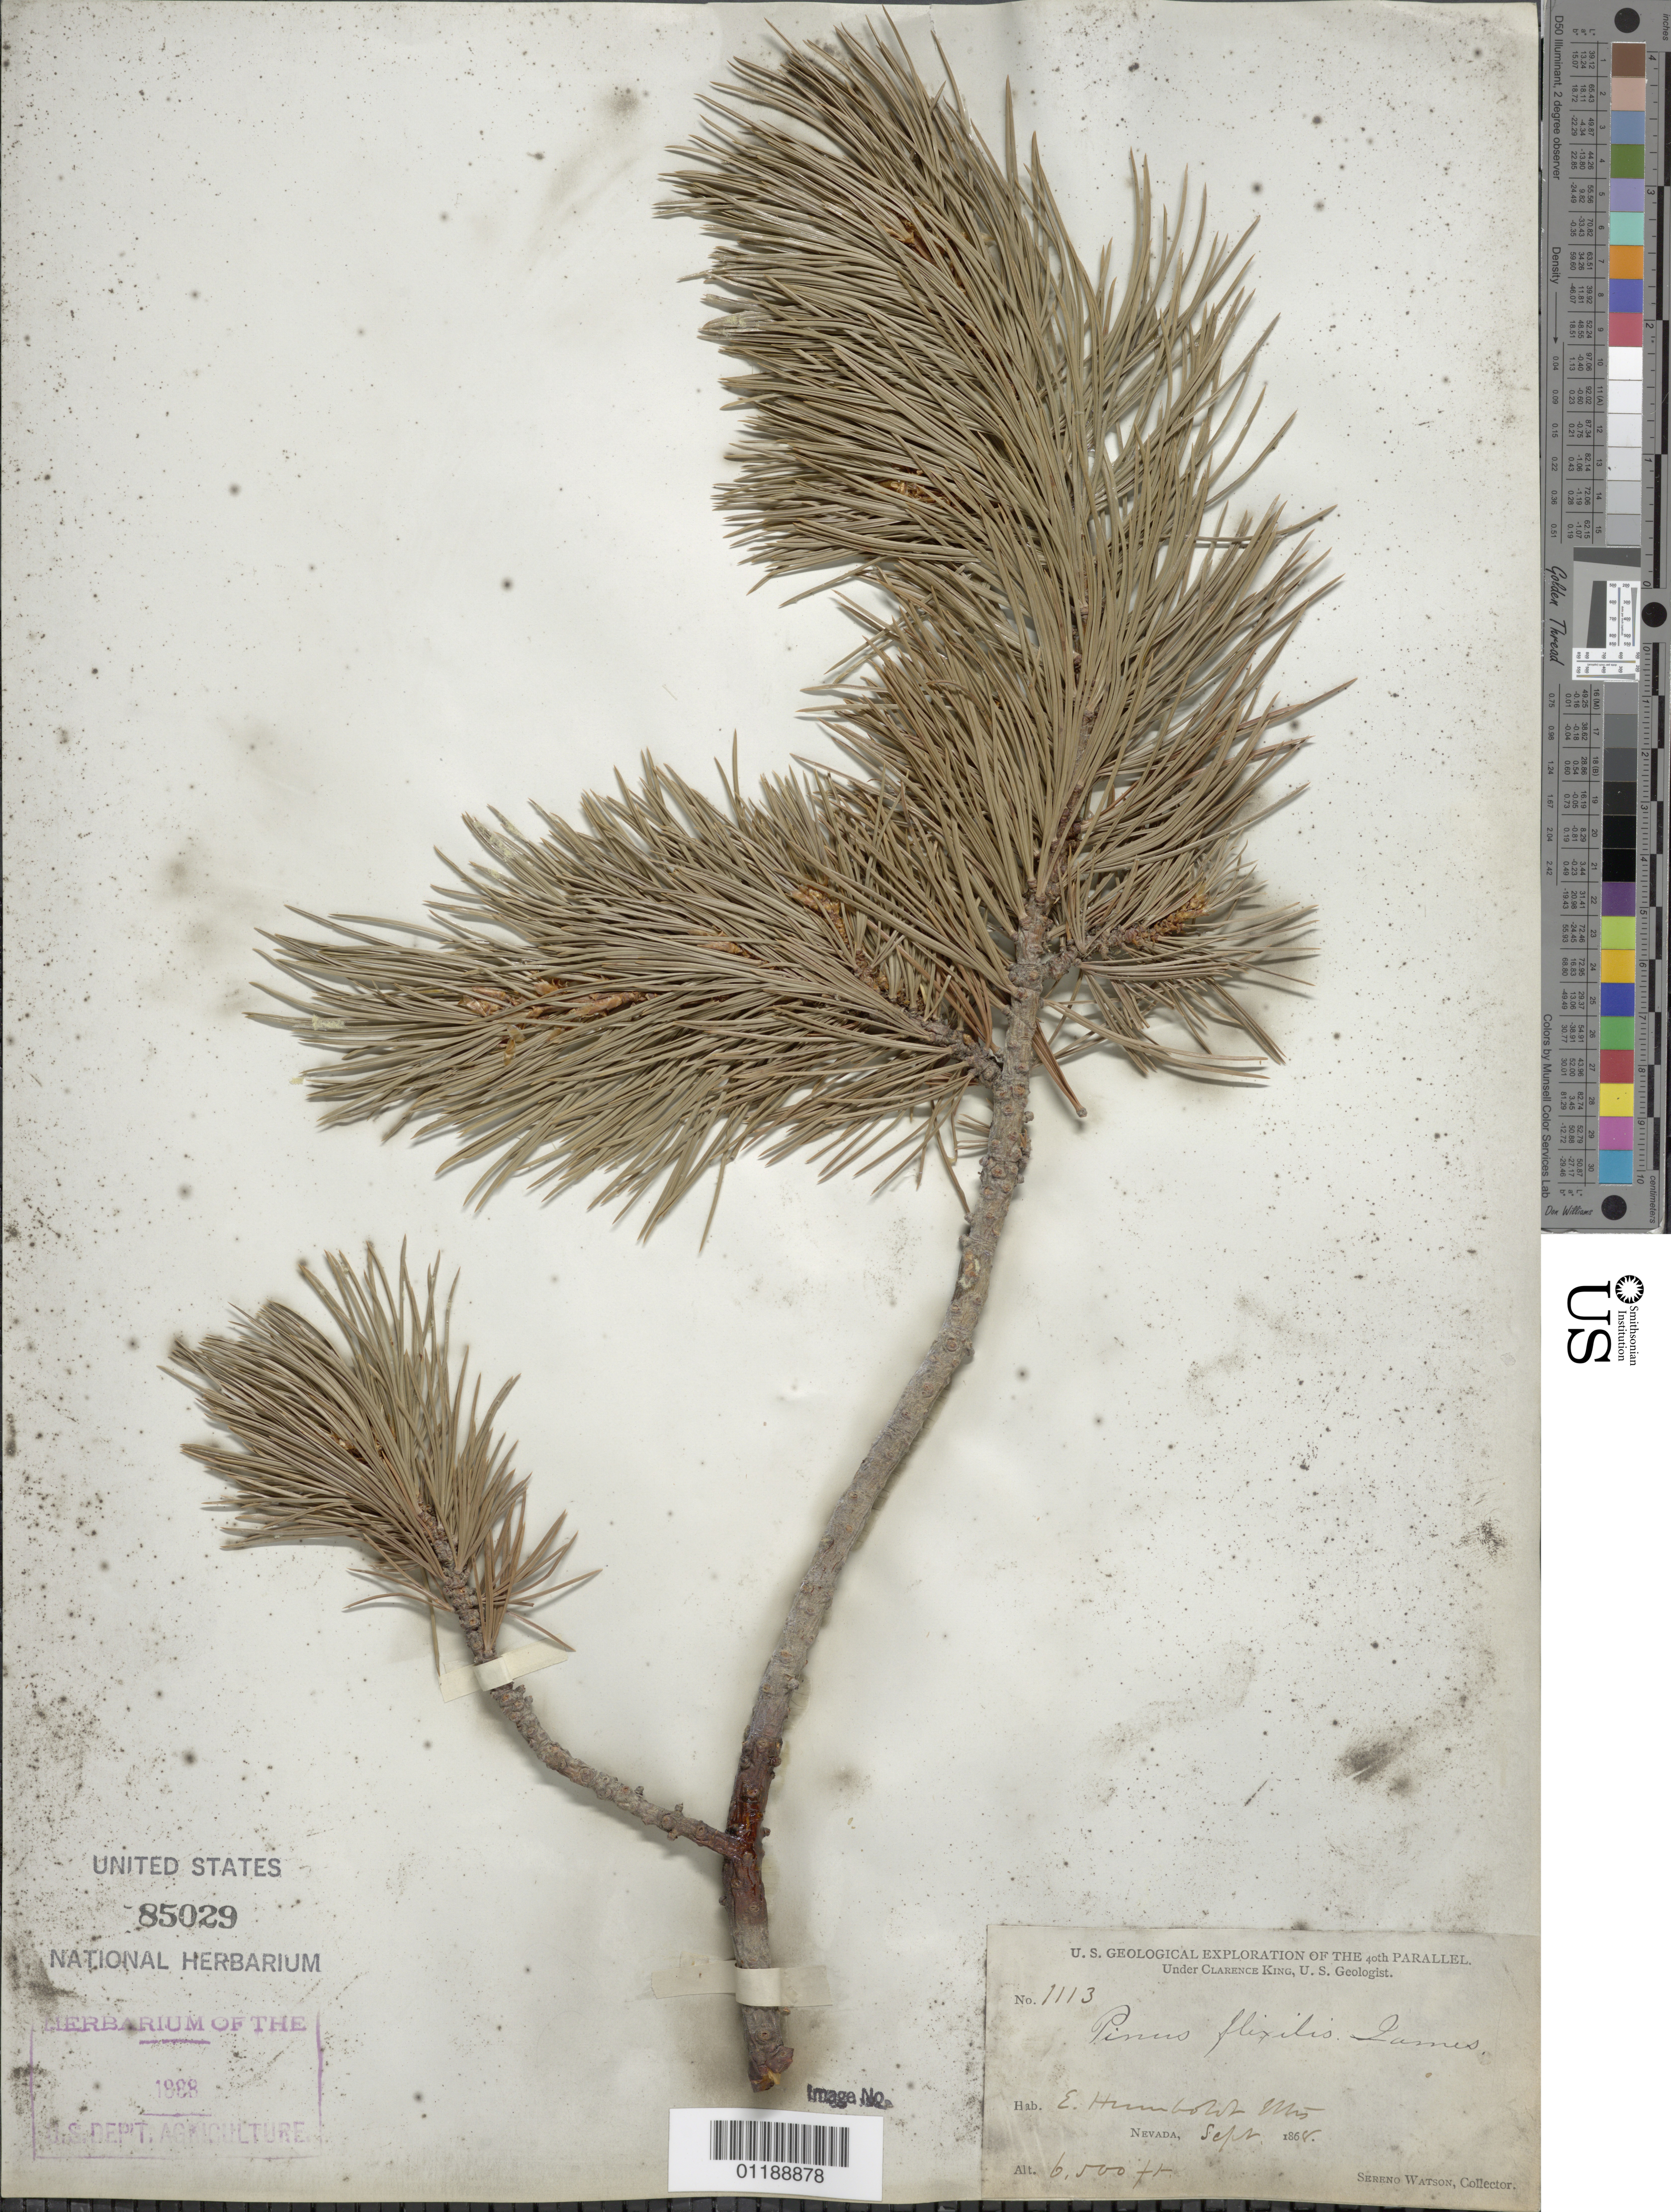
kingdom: Plantae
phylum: Tracheophyta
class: Pinopsida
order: Pinales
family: Pinaceae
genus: Pinus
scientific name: Pinus flexilis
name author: E. James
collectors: S. Watson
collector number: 1113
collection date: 1868-09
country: United States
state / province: Nevada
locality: E. Humboldt Mts.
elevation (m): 1981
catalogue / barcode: US 85029